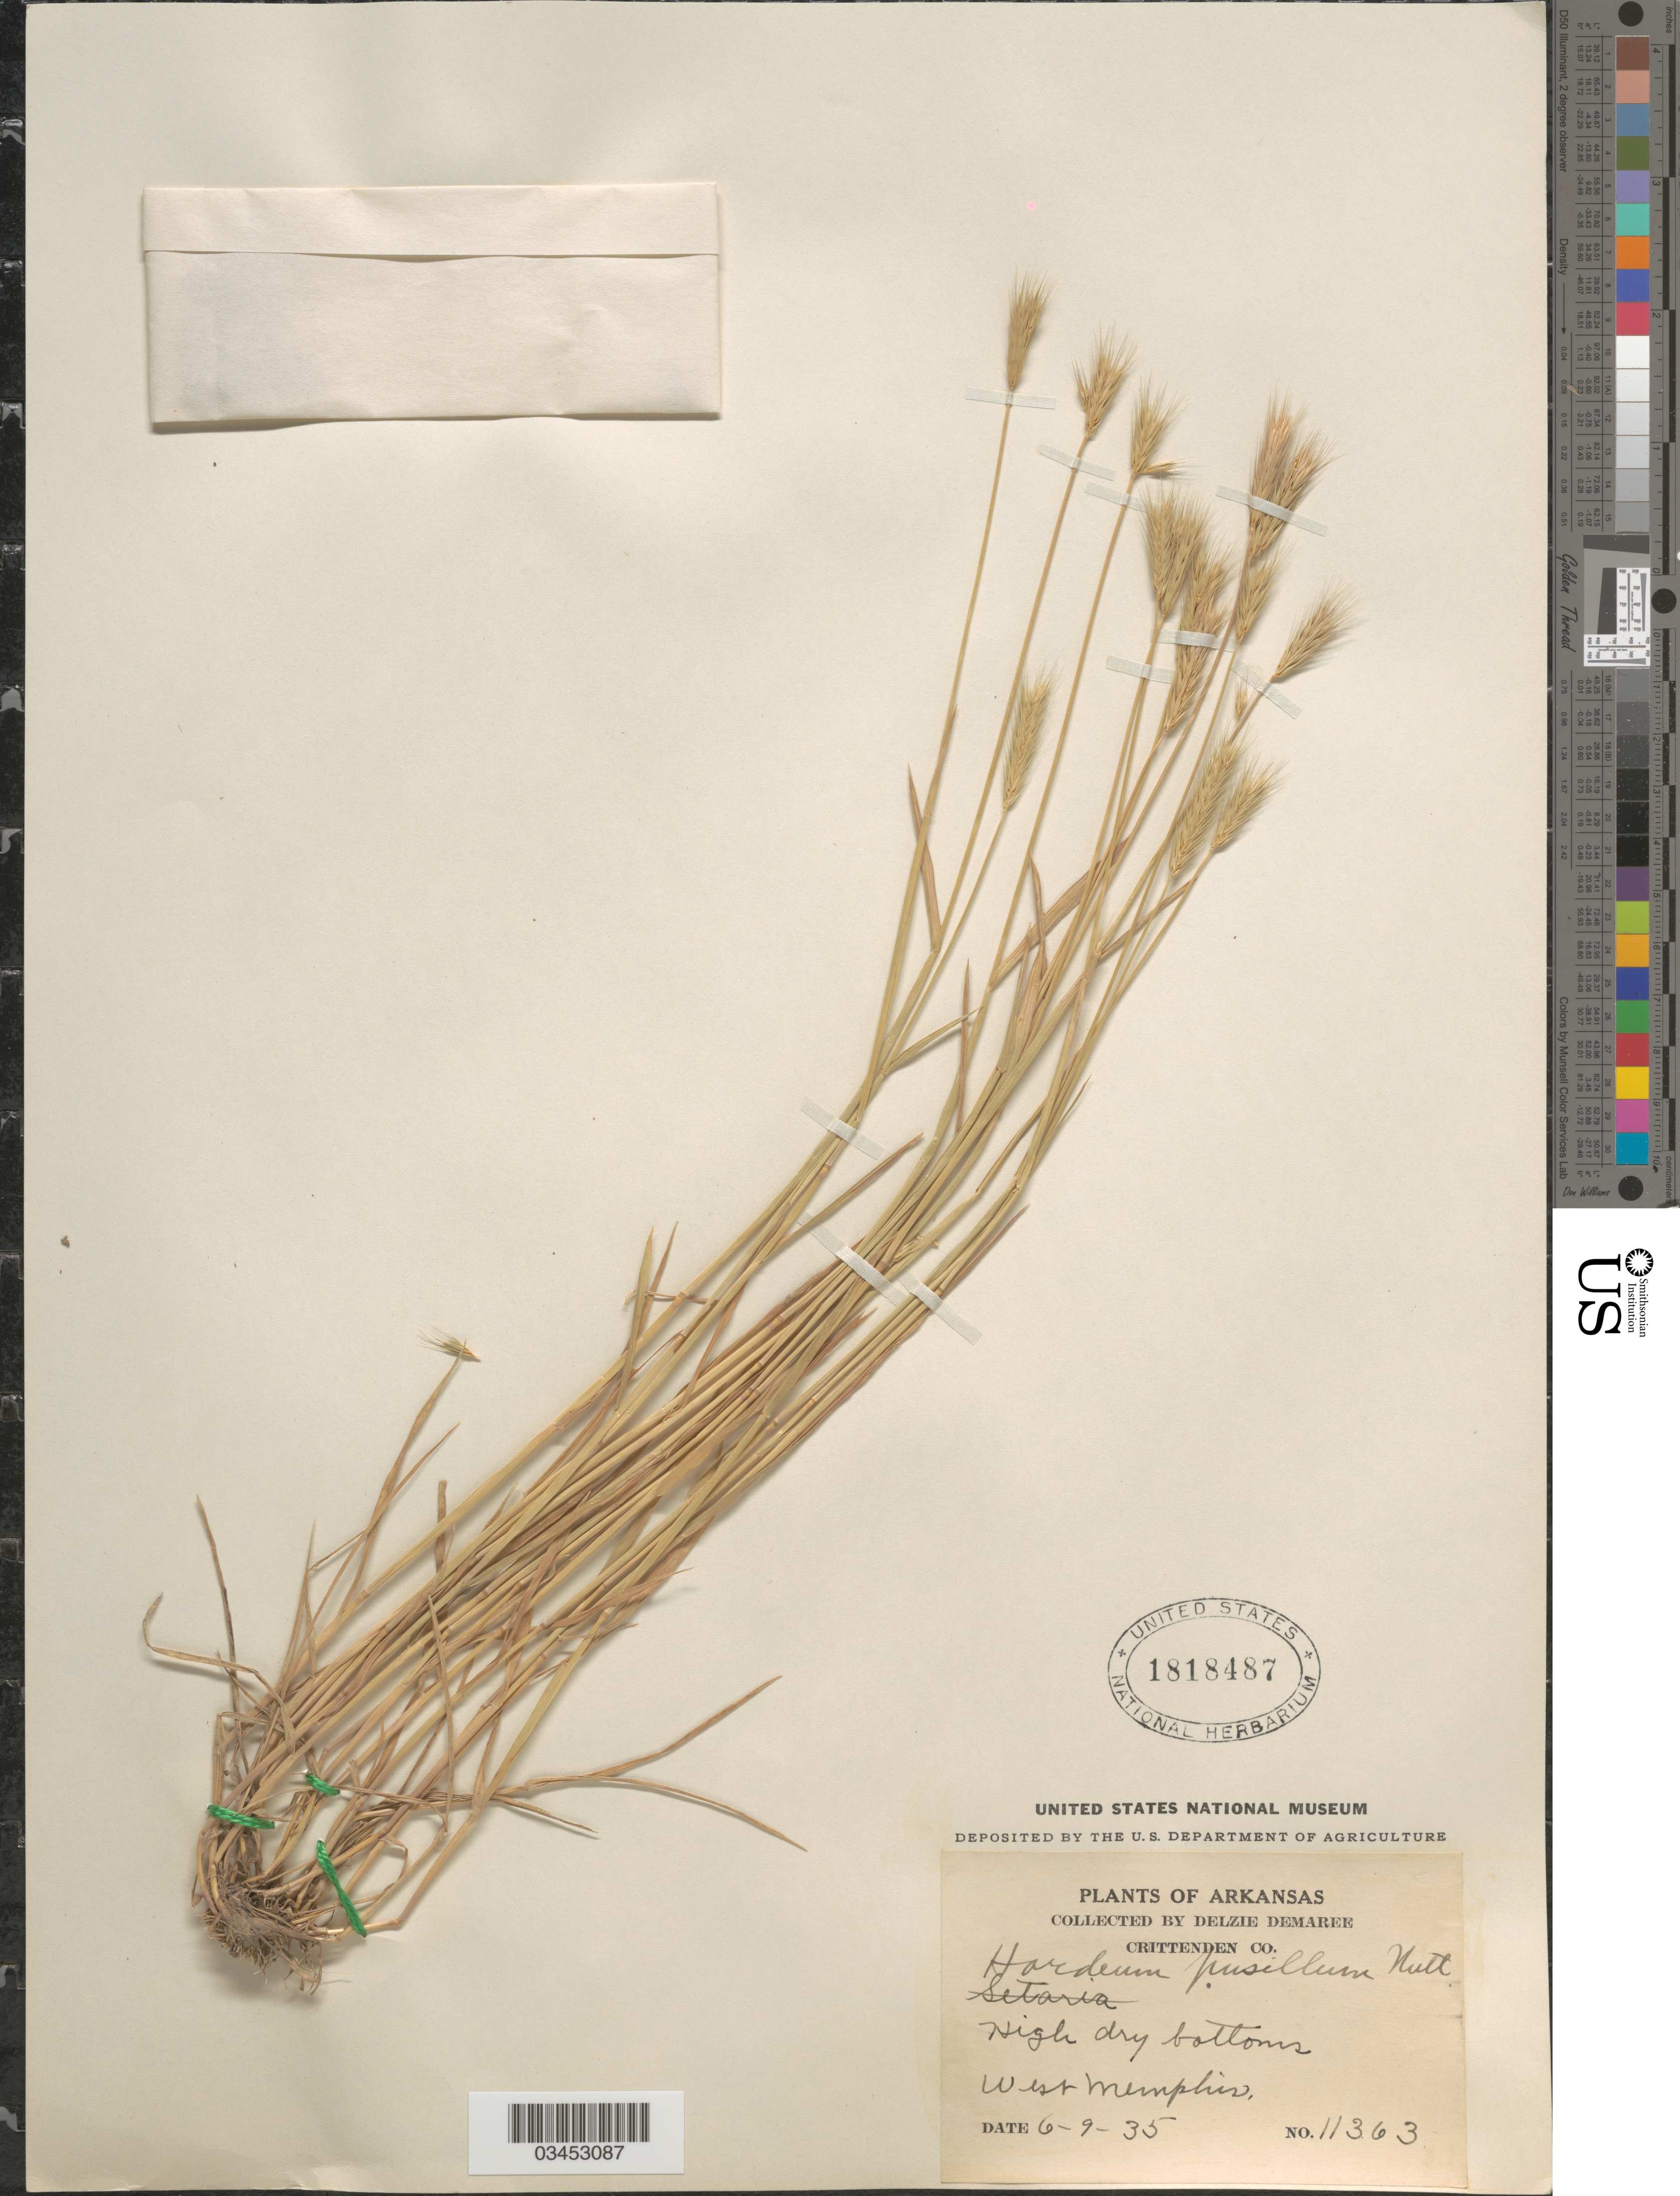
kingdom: Plantae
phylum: Tracheophyta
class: Liliopsida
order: Poales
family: Poaceae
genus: Hordeum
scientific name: Hordeum pusillum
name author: Nutt.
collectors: D. Demaree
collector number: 11363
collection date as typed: Transcribed d/m/y: 9/6/35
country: United States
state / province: Arkansas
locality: Crittenden Co. West Memphis.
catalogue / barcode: US 1818487